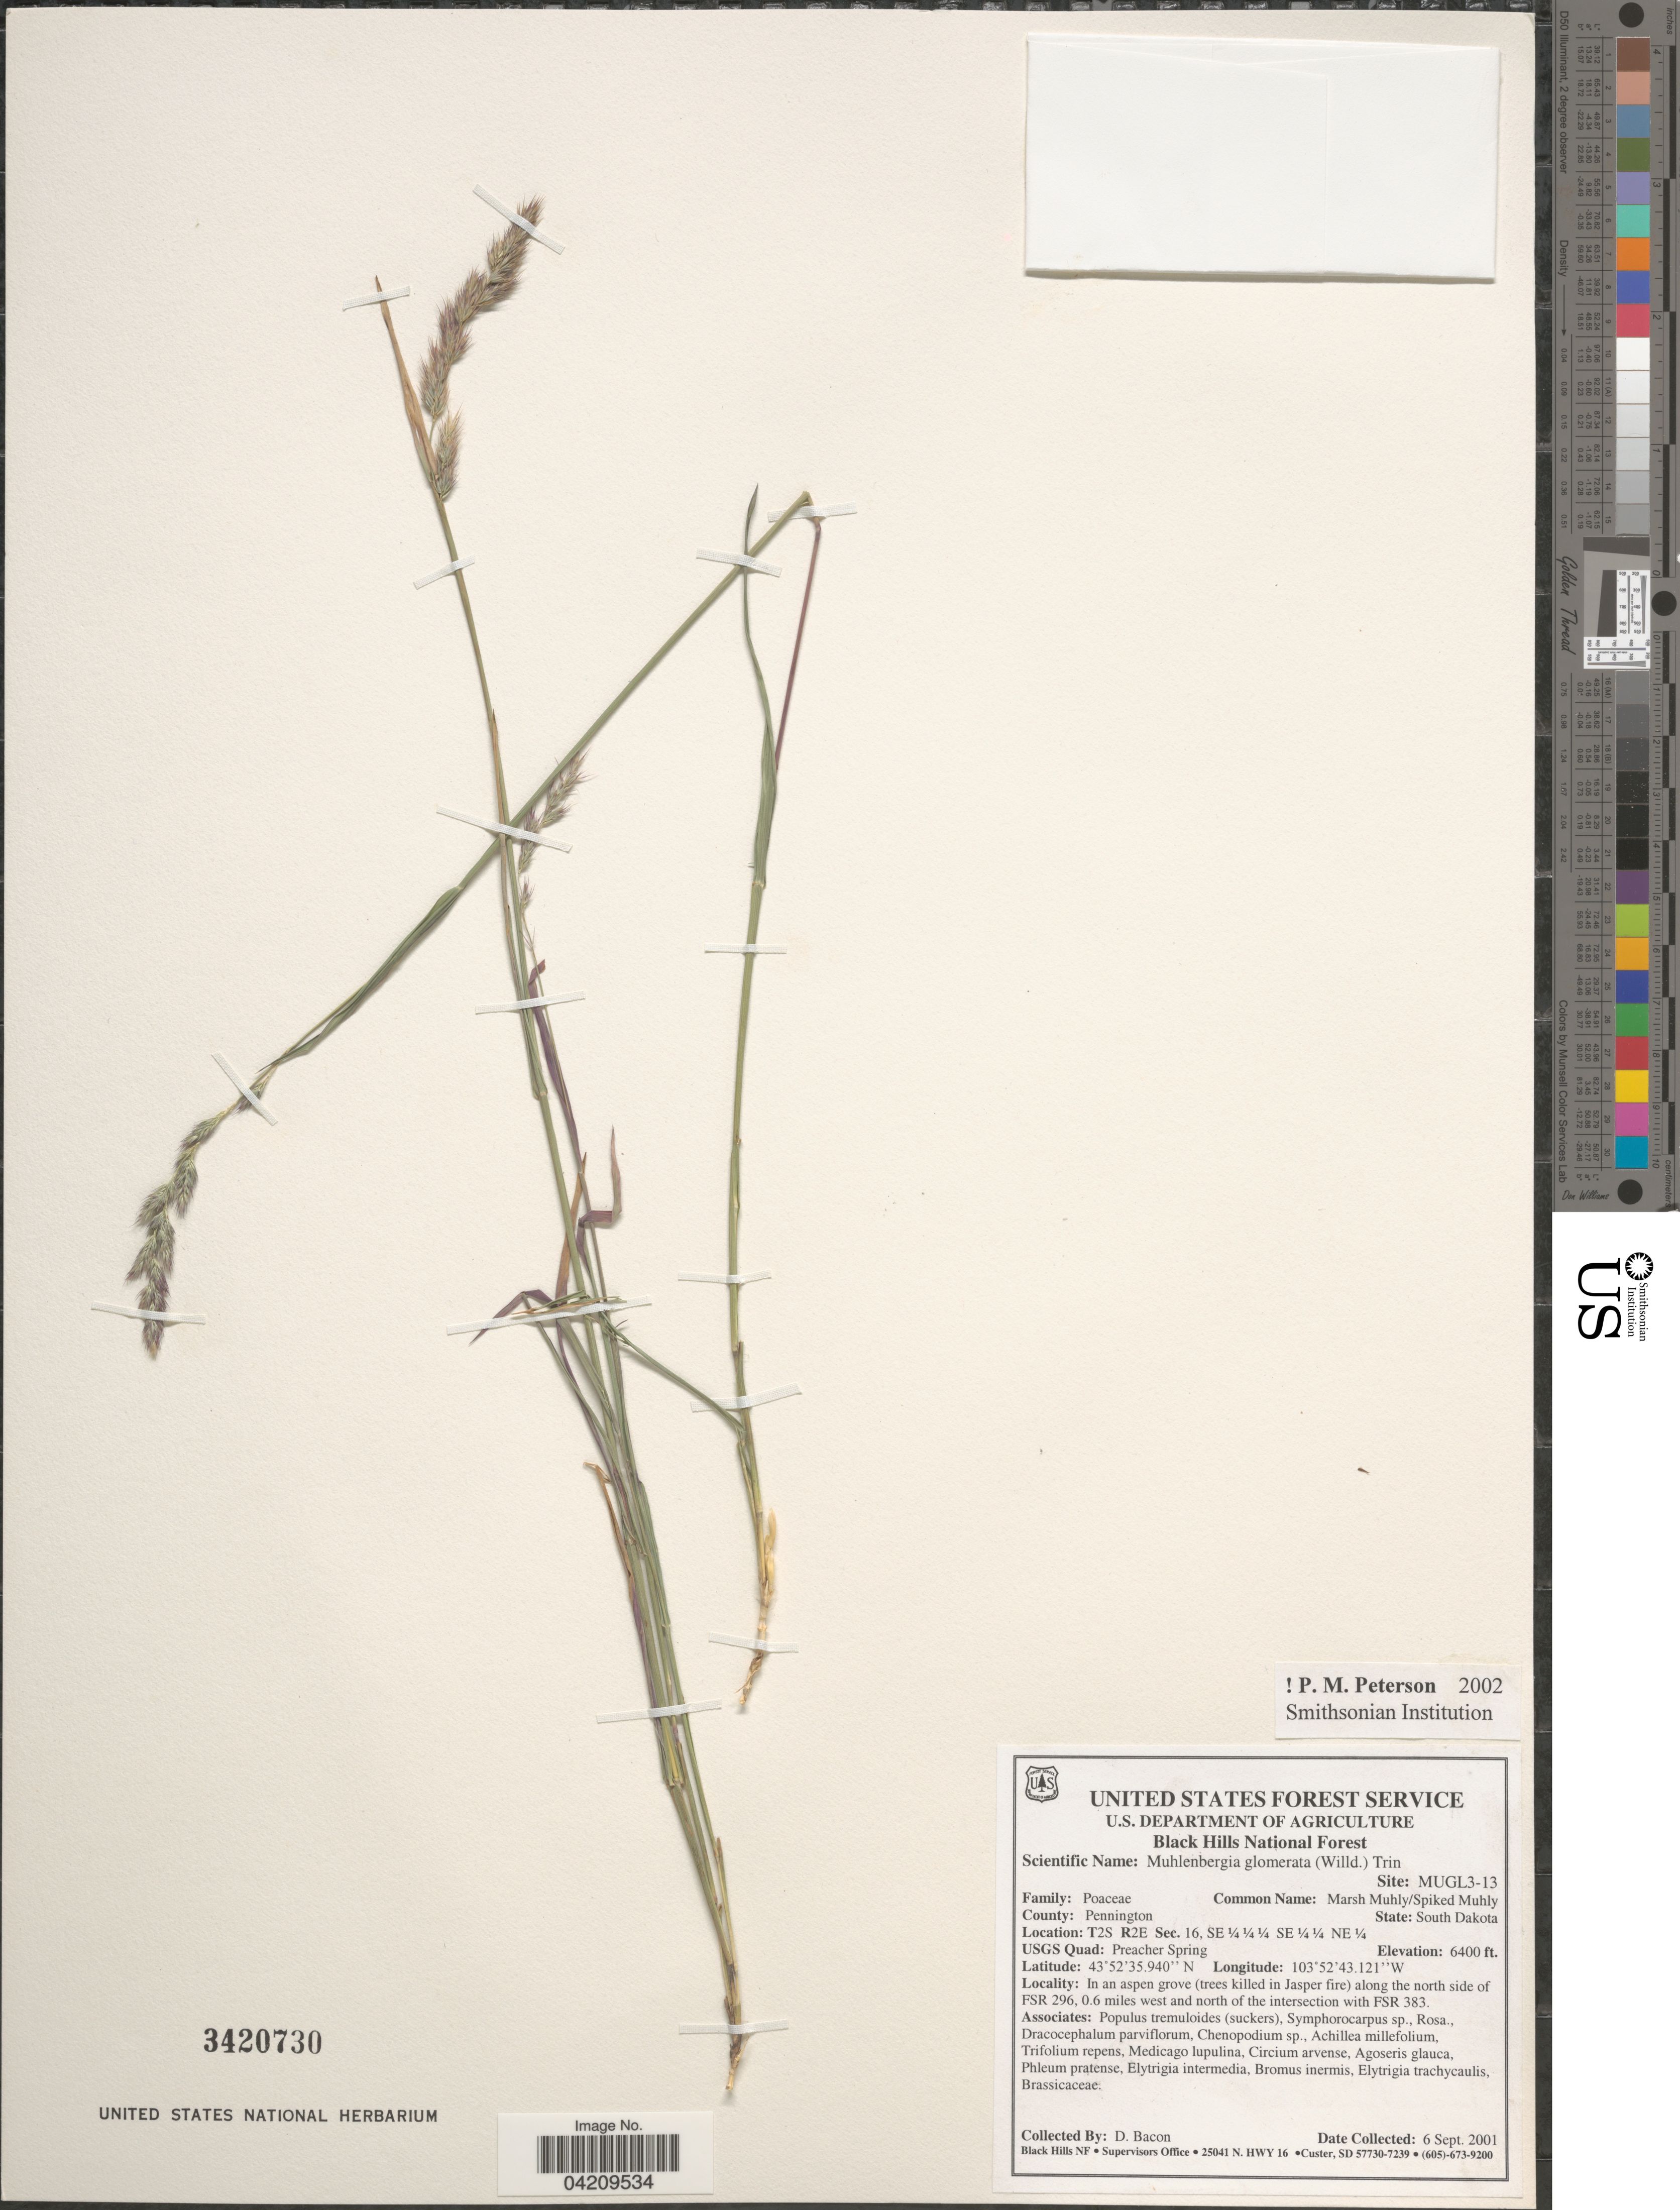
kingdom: Plantae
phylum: Tracheophyta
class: Liliopsida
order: Poales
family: Poaceae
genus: Muhlenbergia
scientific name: Muhlenbergia glomerata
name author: (Willd.) Trin.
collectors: D. Bacon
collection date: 2001-09-06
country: United States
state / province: South Dakota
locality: Black Hills National Forest. Site: MUGL3-13. County: Pennington. T2S R2E Sec. 16, SE ¼ ¼ ¼ SE ¼ ¼ NE ¼. USGS Quad: Preacher Spring. In an aspen grove (trees killed in Jasper fire) along the north side of FSR 296, 0.6 miles west and north of the intersection with FSR 383.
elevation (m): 1951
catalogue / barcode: US 3420730